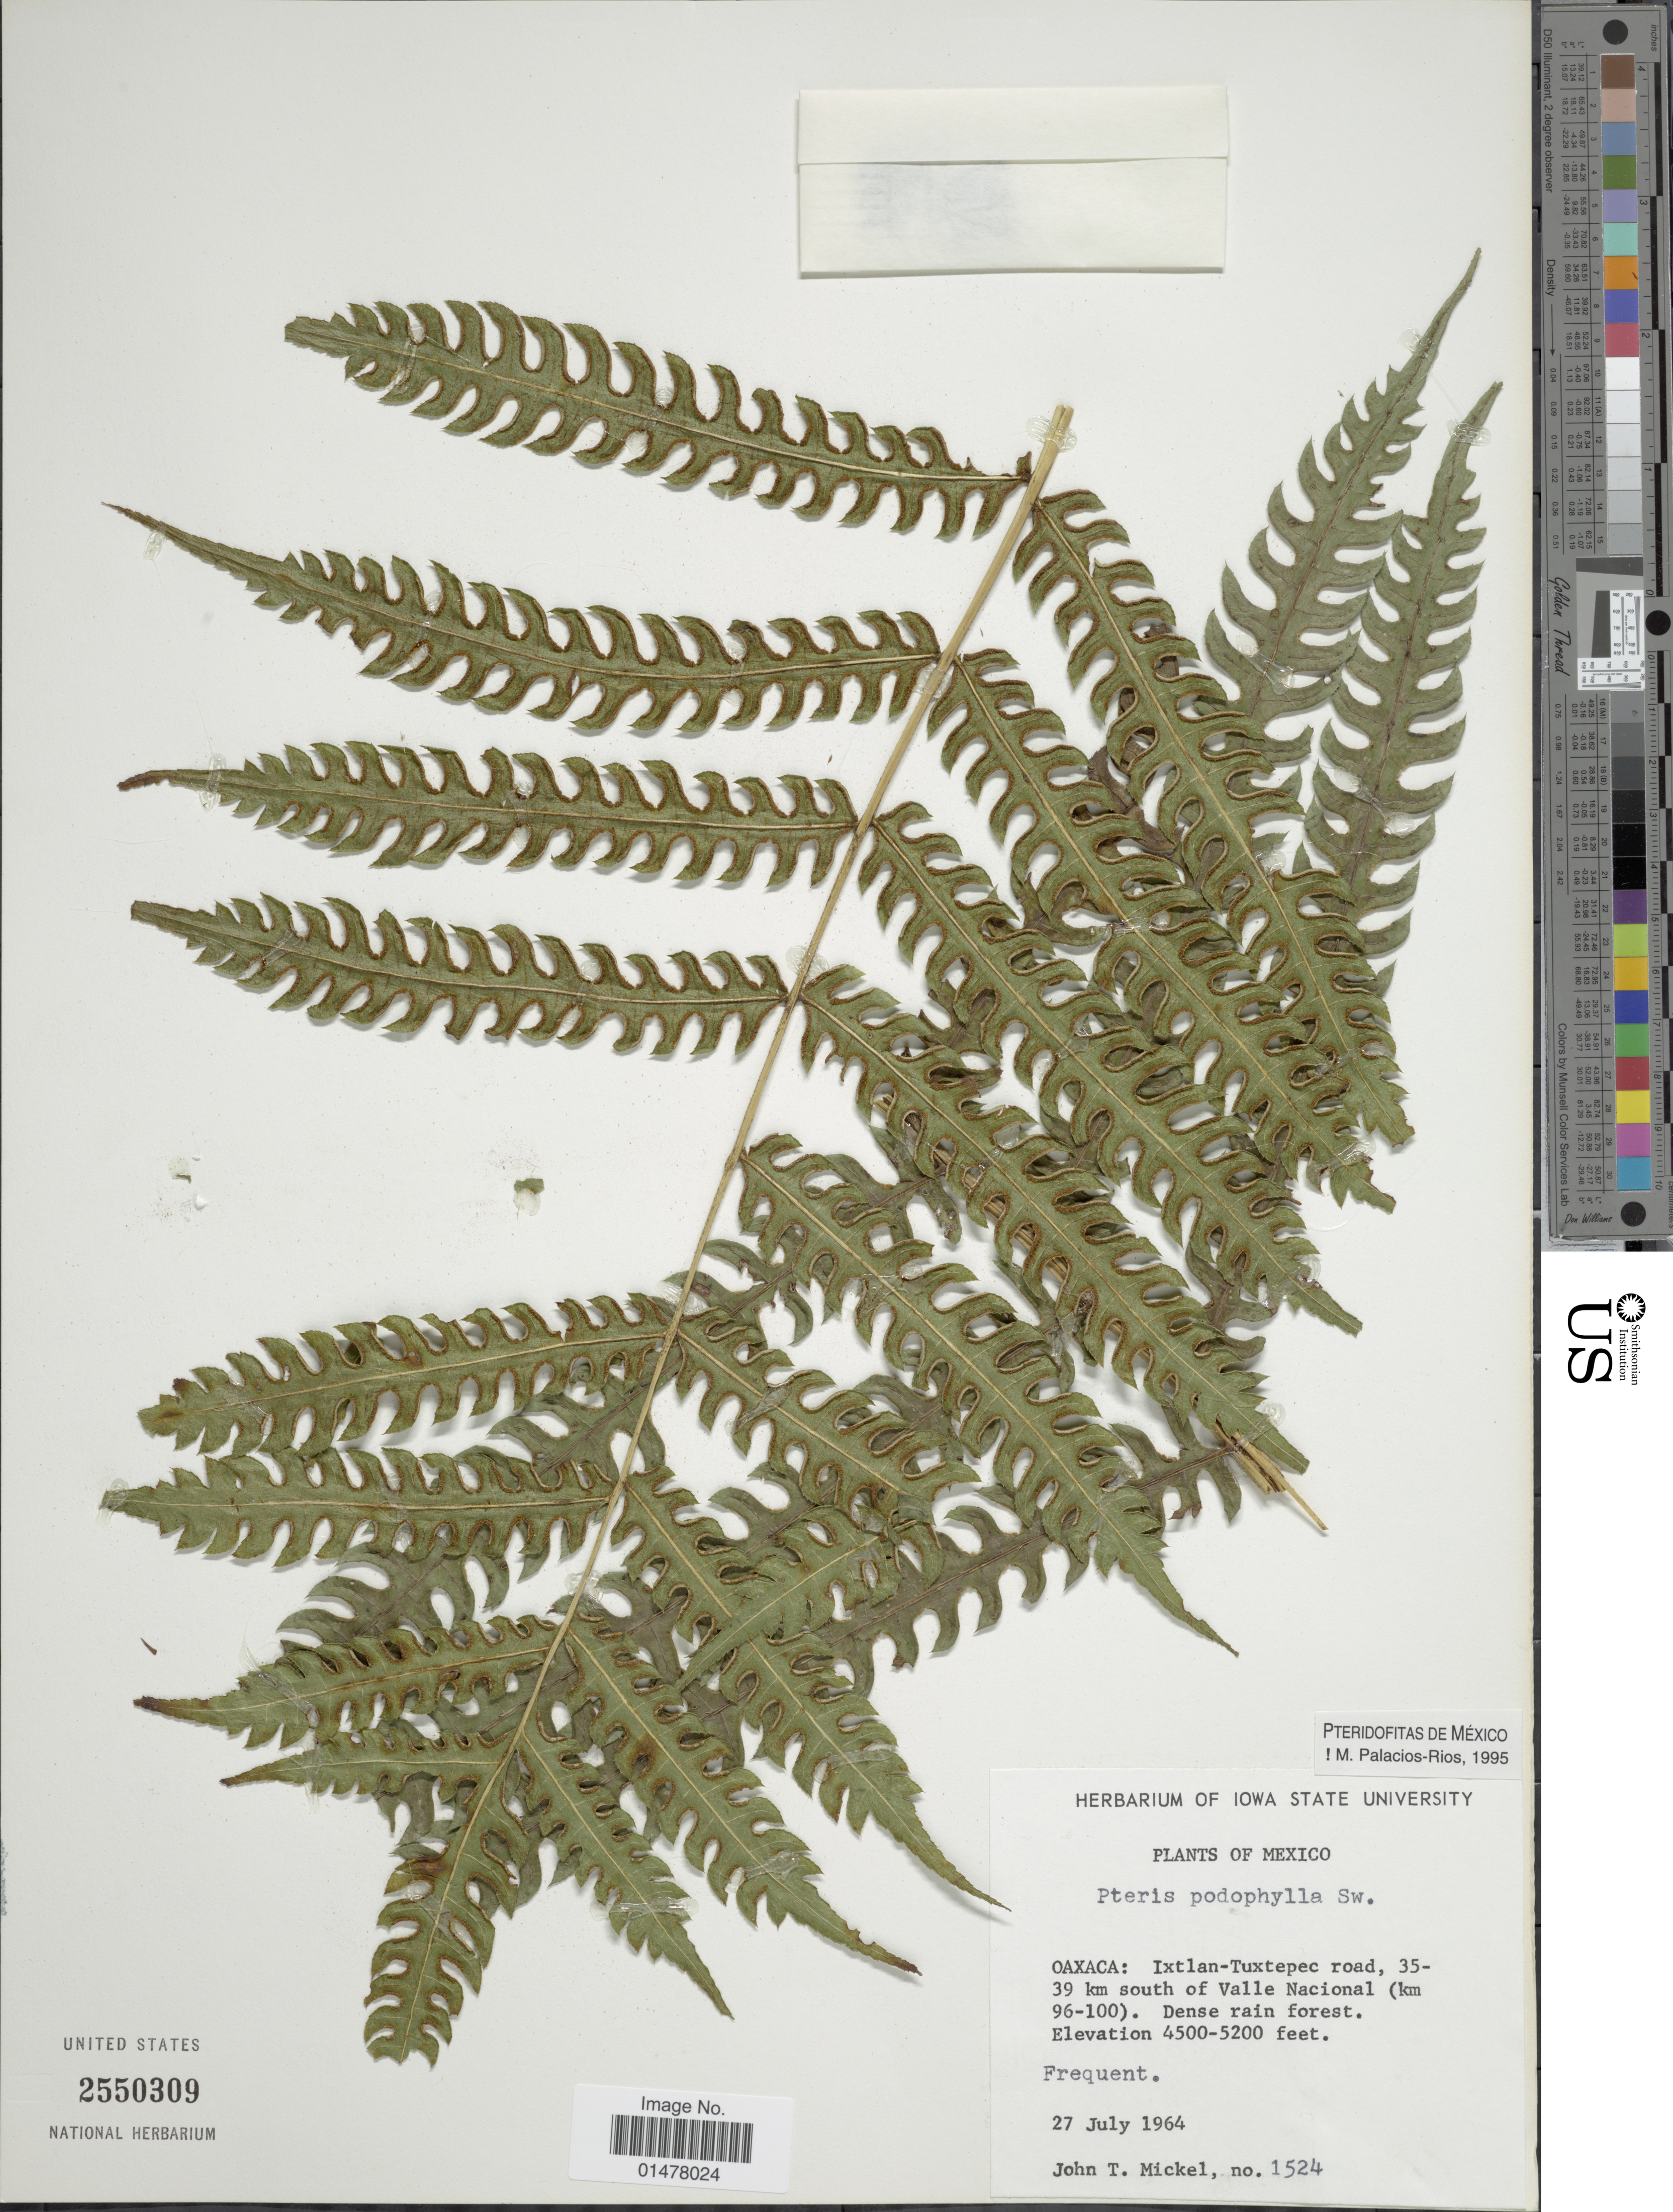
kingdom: Plantae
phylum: Tracheophyta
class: Polypodiopsida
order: Polypodiales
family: Pteridaceae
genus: Pteris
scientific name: Pteris podophylla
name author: Sw.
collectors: J. T. Mickel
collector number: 1524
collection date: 1964-07-27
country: Mexico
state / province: Oaxaca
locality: Plants of Mexico, Oaxaca: Ixtlan-Tuxtepex road, 35-39 km south of Valle Nacional(km 96-100)m dense rain forest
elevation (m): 1372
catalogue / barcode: US 2550309